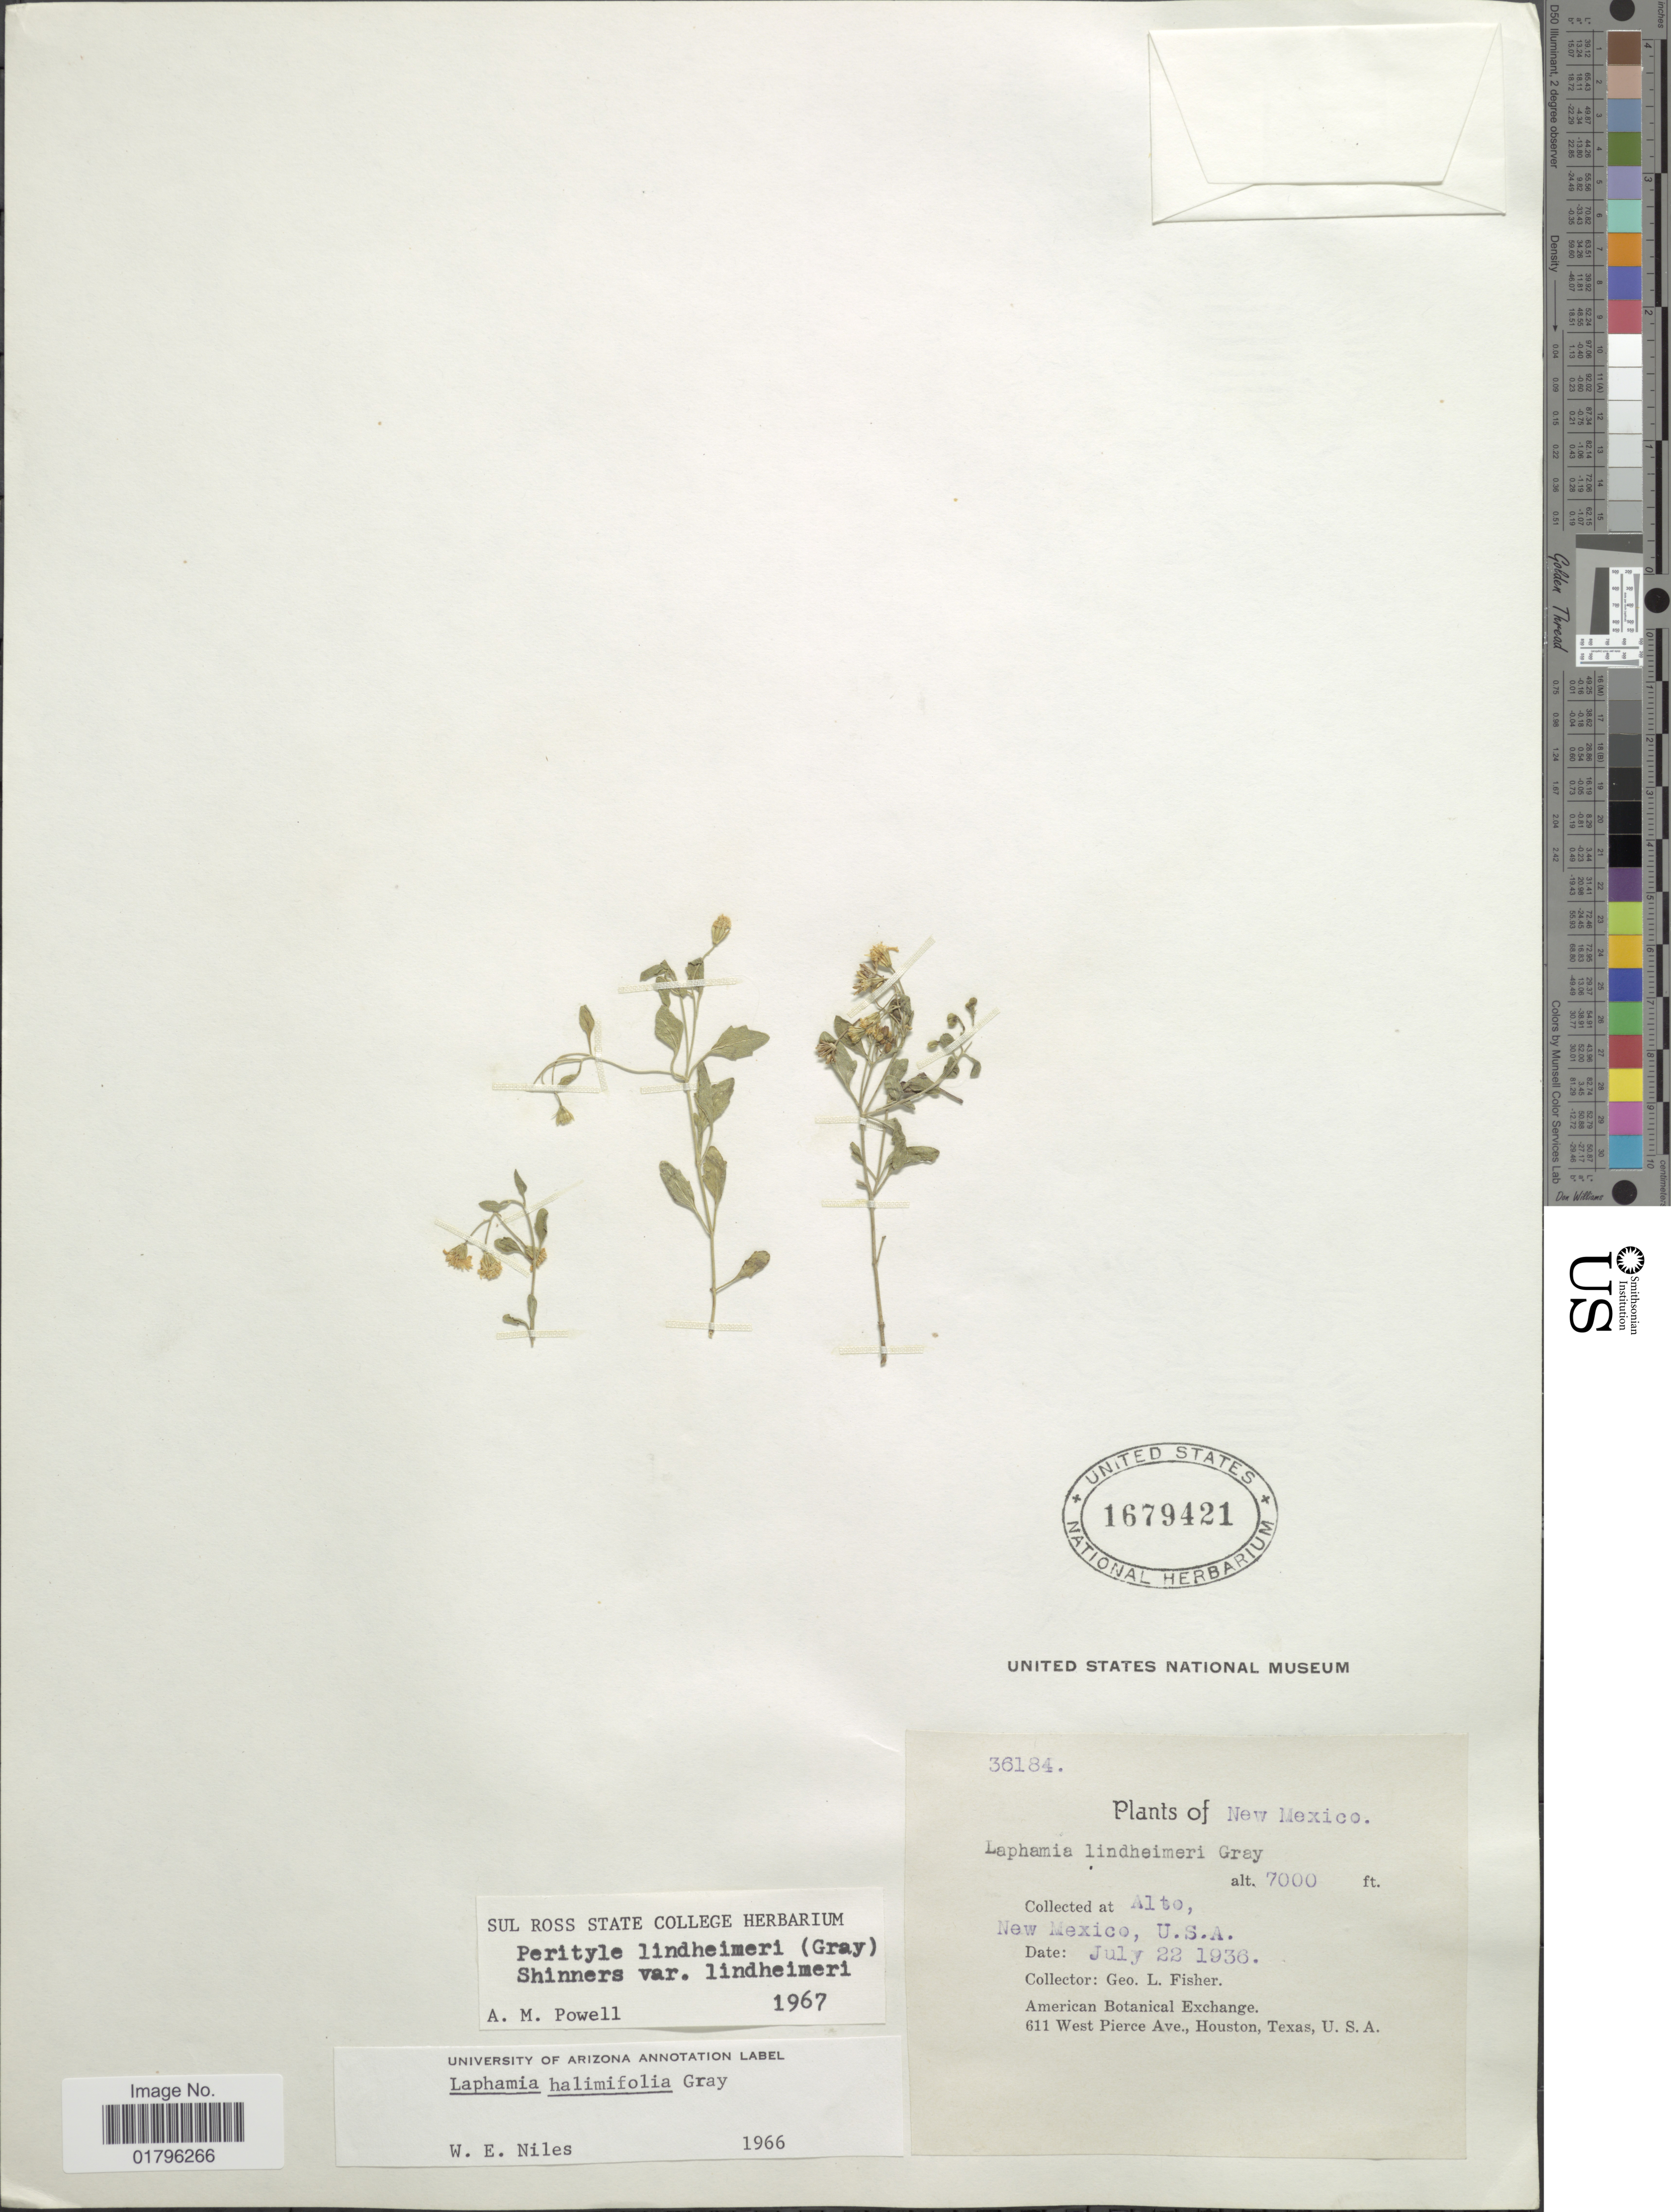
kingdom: Plantae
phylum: Tracheophyta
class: Magnoliopsida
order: Asterales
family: Asteraceae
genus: Perityle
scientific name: Perityle lindheimeri var. lindheimeri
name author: (A. Gray) Shinners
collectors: G. L. Fisher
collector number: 36184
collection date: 1936-07-22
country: United States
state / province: New Mexico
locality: Alto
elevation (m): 2134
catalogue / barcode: US 1679421